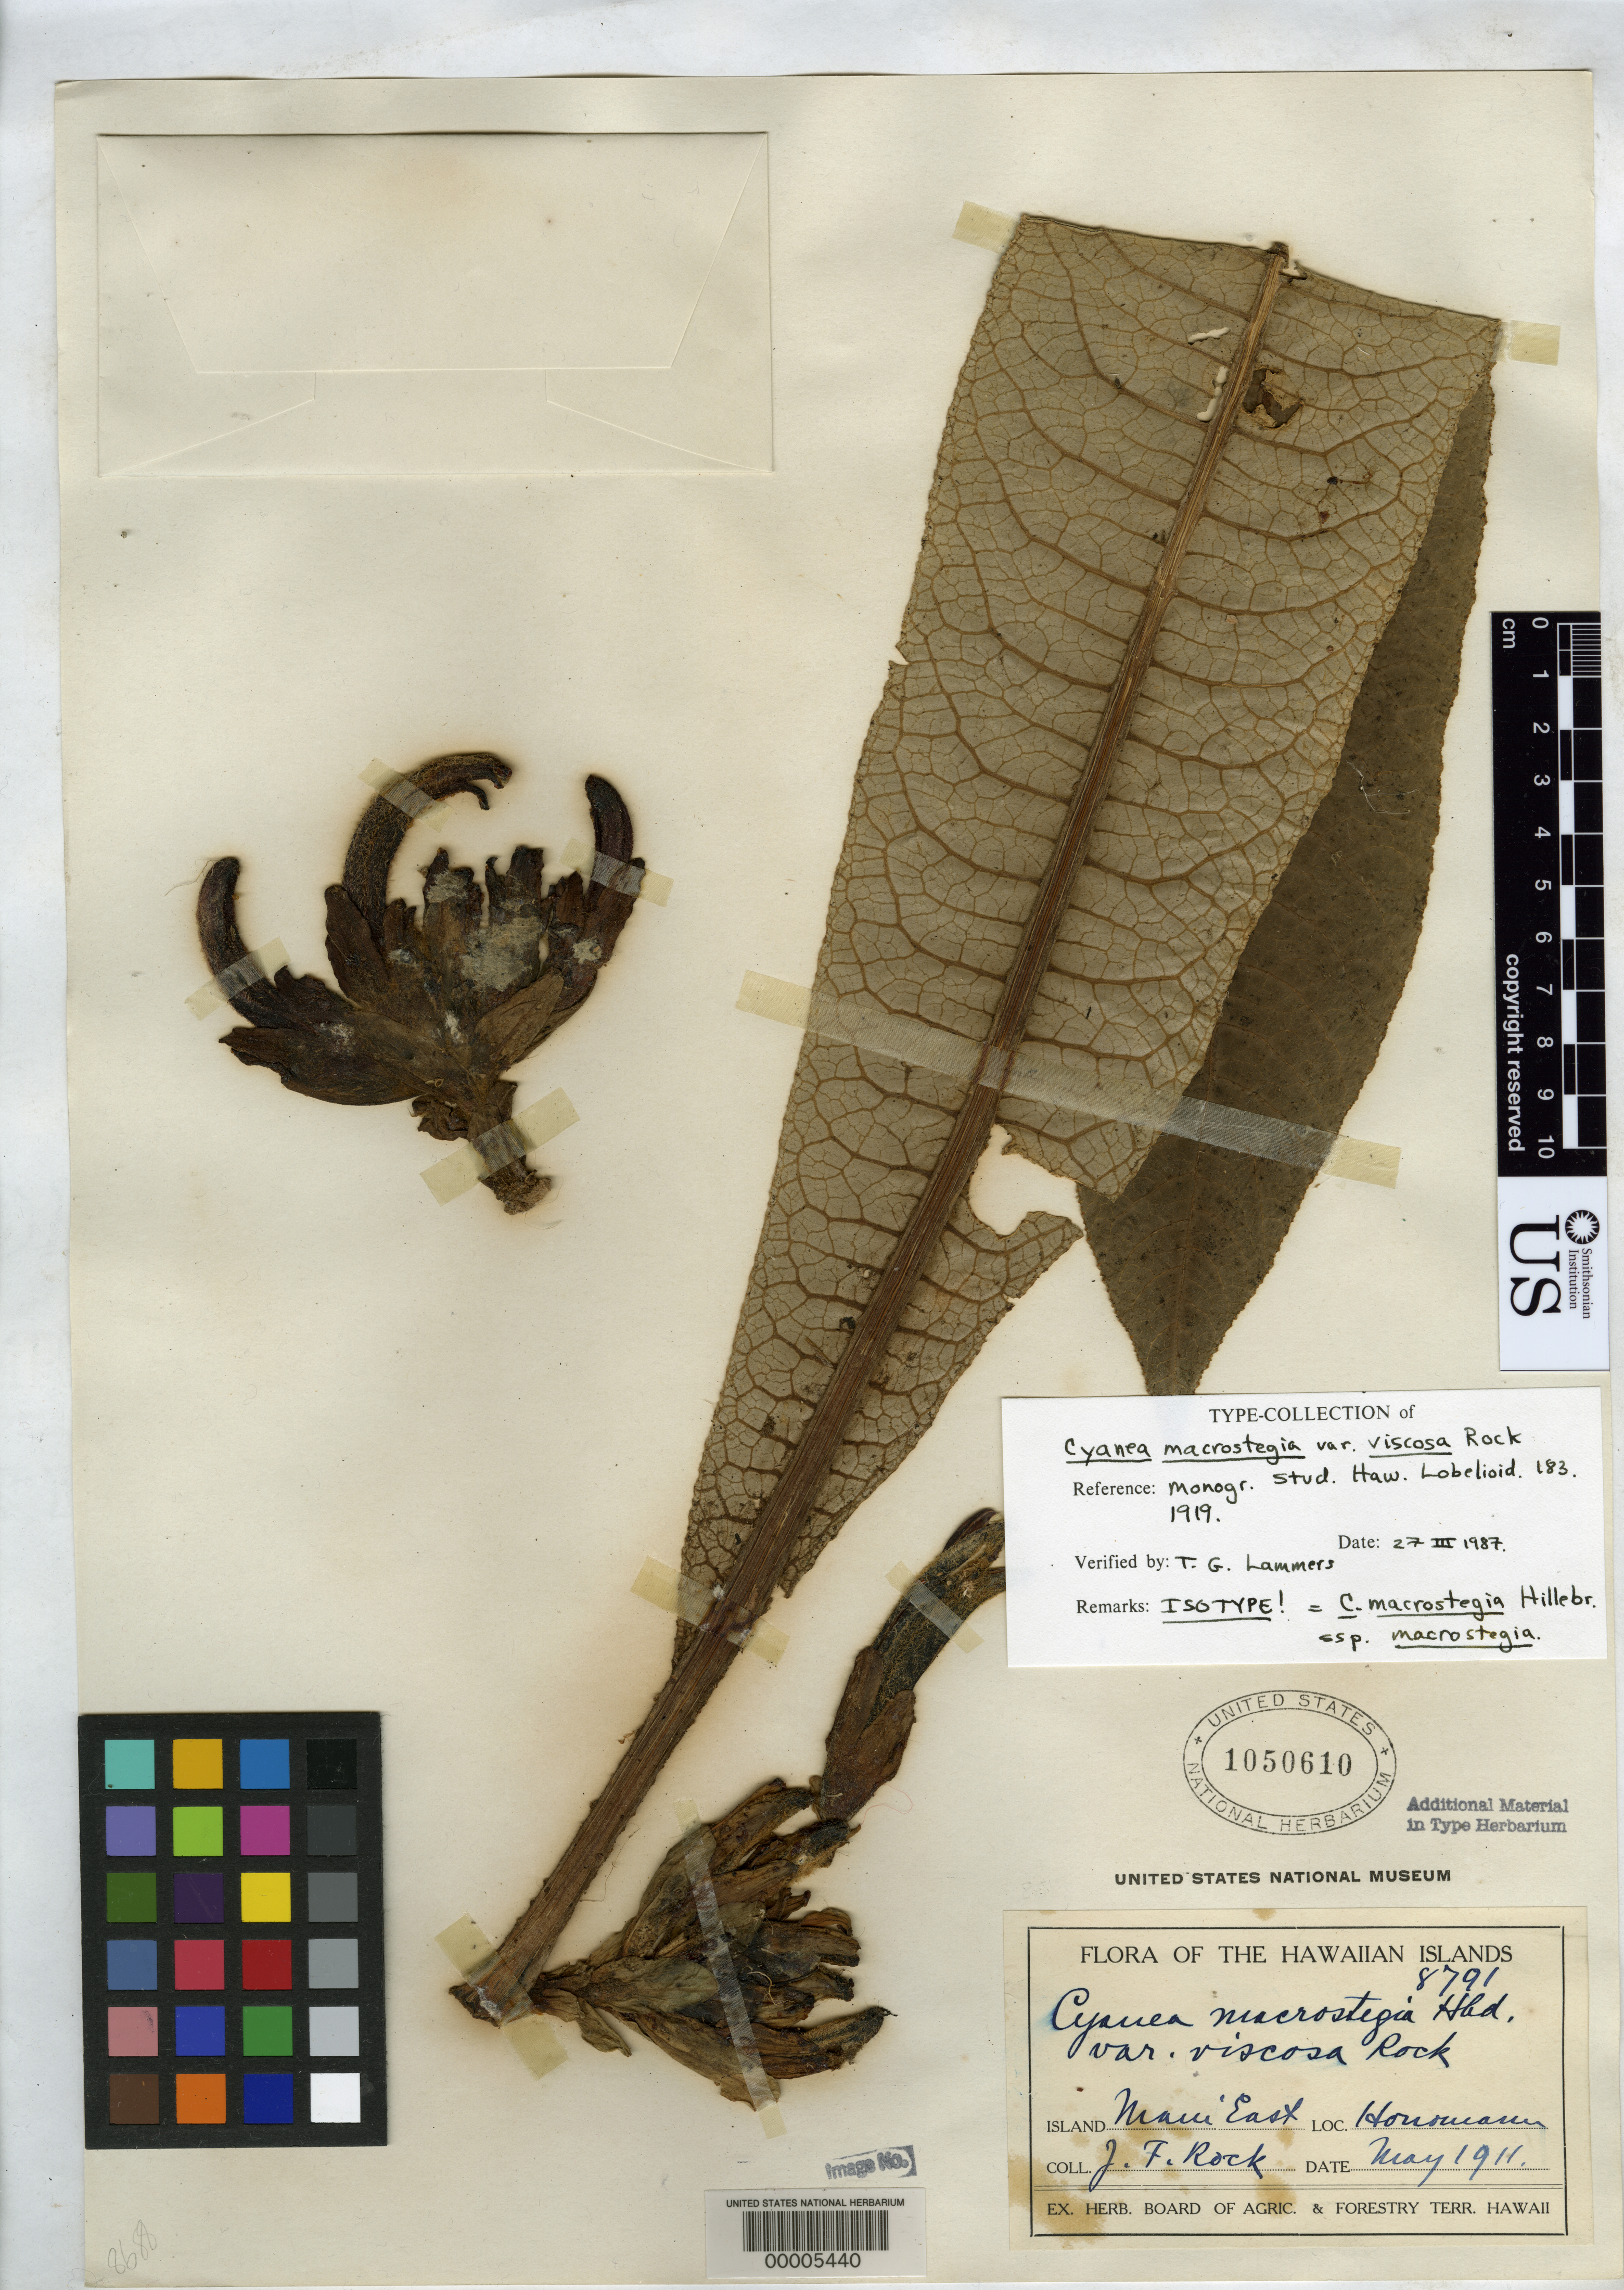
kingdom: Plantae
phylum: Tracheophyta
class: Magnoliopsida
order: Asterales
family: Campanulaceae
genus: Cyanea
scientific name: Cyanea macrostegia var. viscosa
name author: Rock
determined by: Lammers, T. G.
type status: Isotype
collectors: J. F. Rock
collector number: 8791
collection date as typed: May 1911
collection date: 1911-05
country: United States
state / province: Hawaii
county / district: Maui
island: Maui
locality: Honomanu.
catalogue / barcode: US 1050610